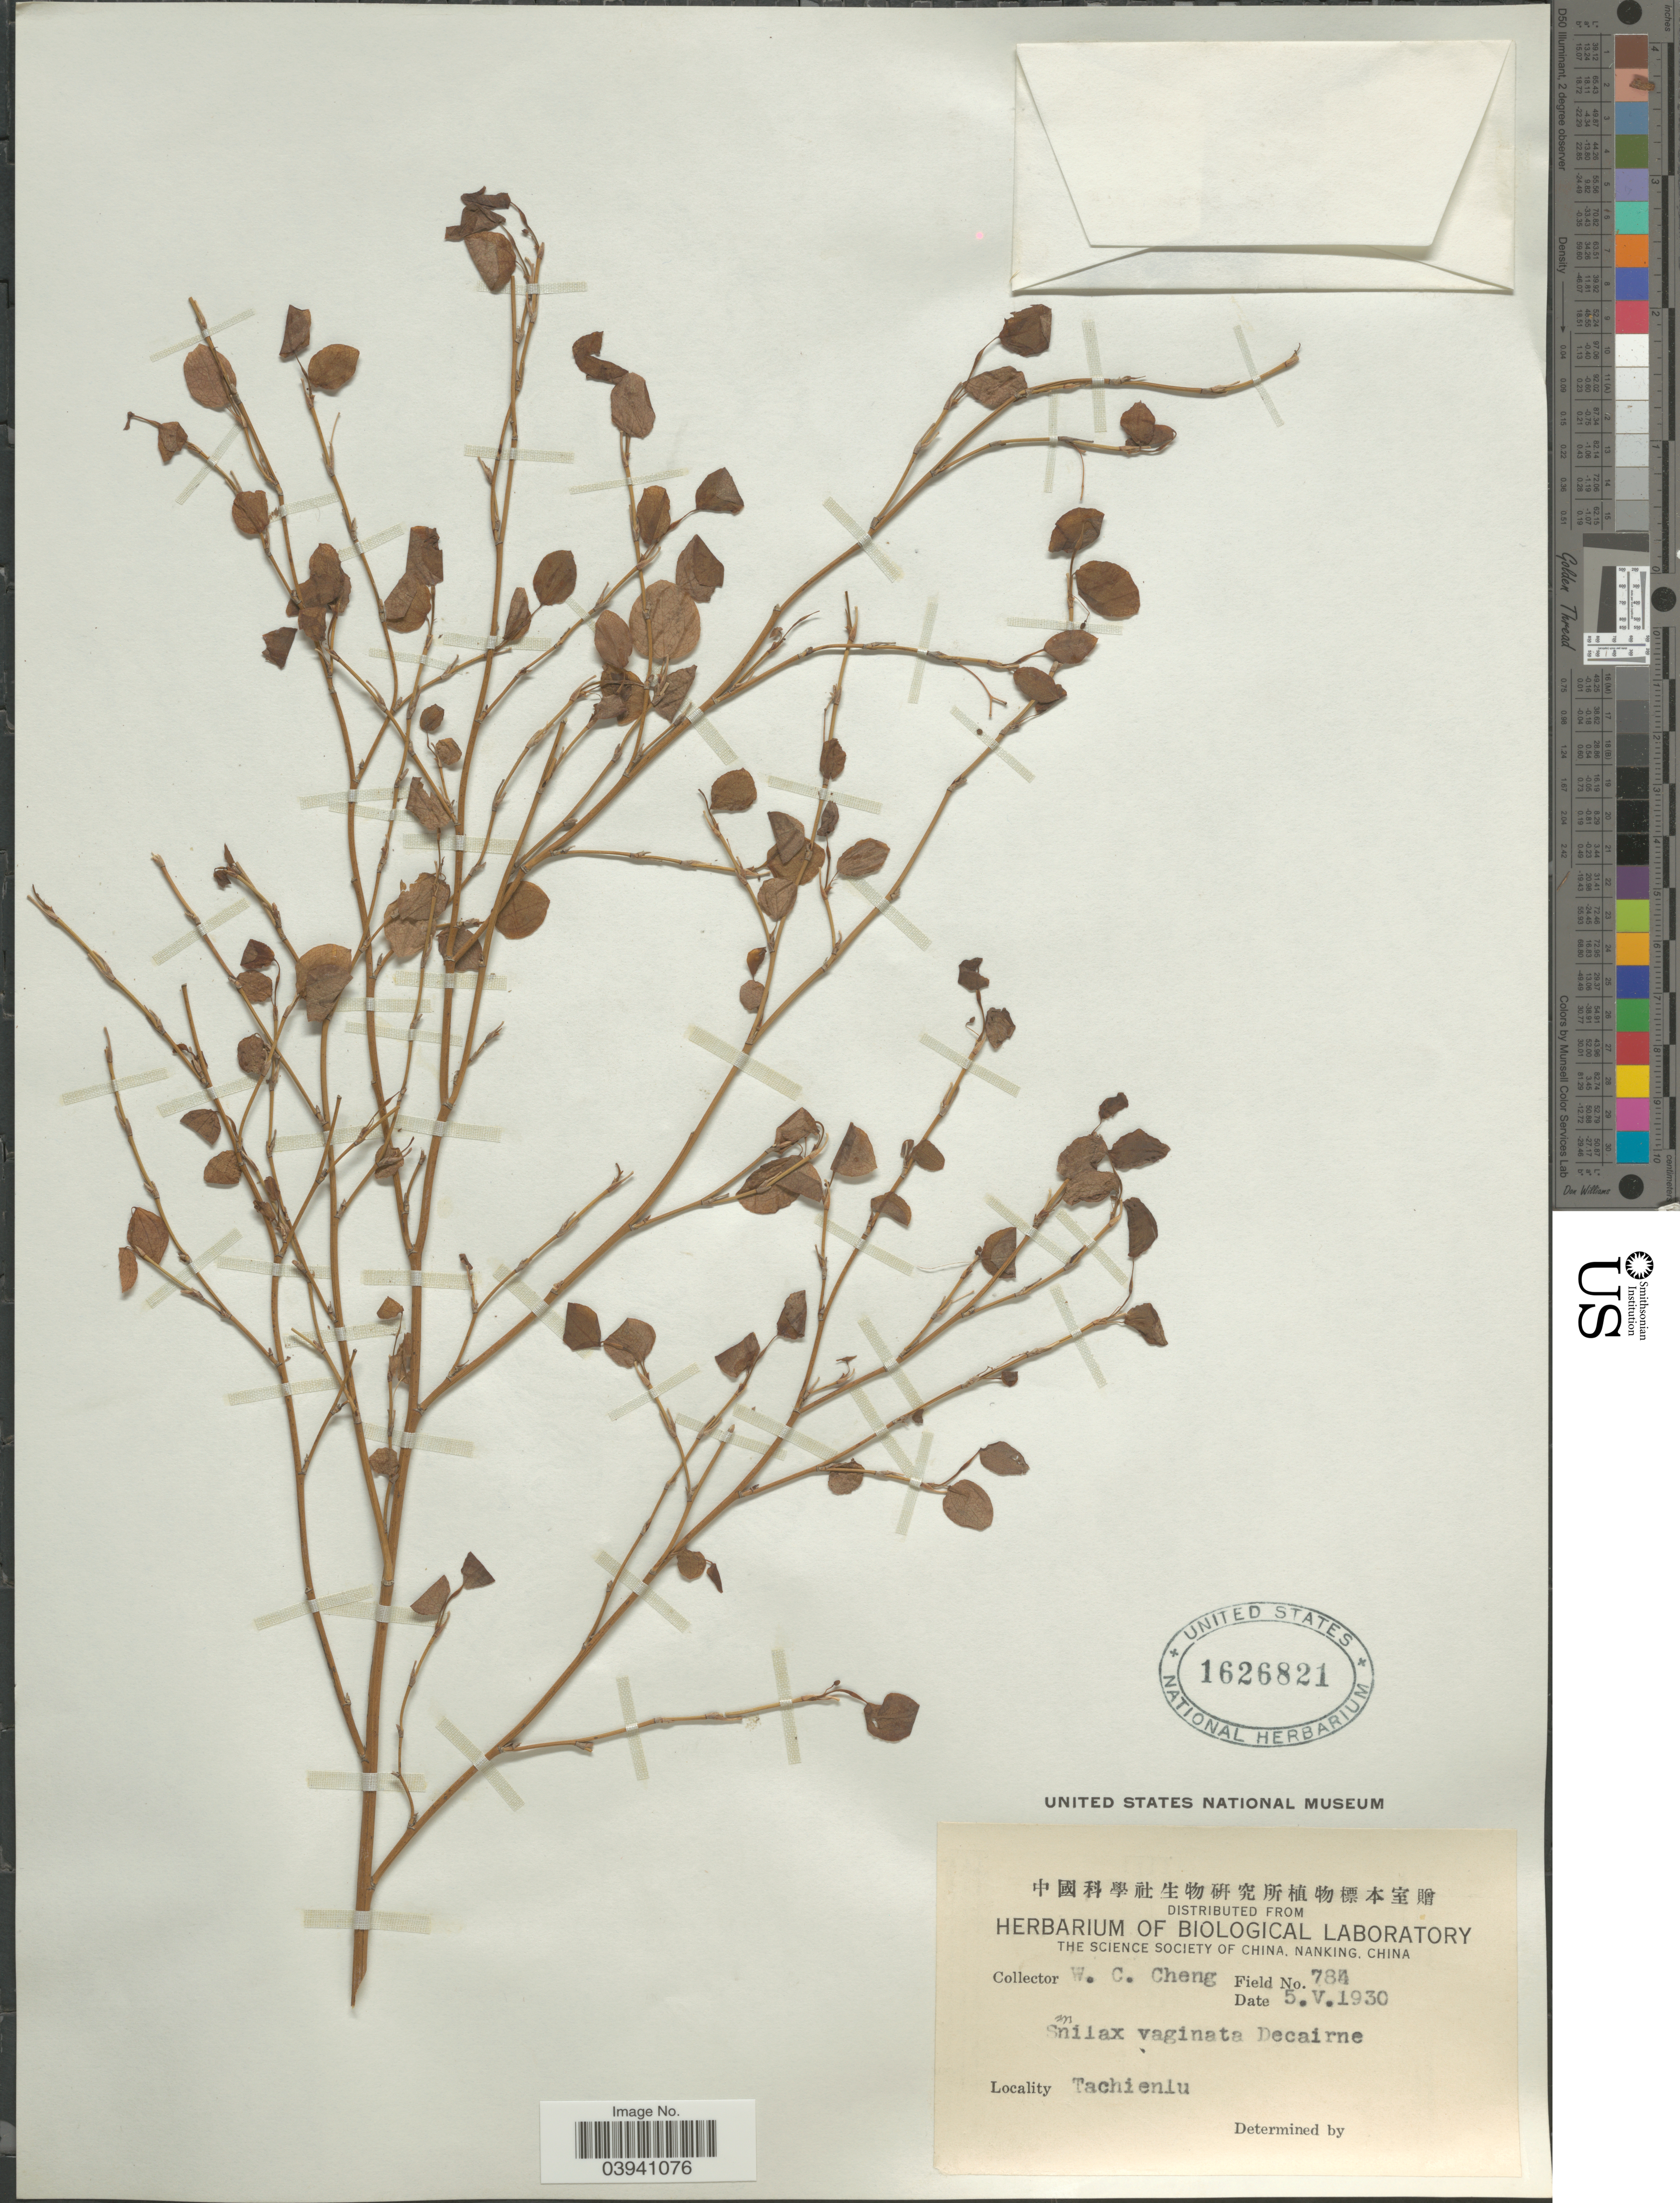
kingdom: Plantae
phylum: Tracheophyta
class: Liliopsida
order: Liliales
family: Smilacaceae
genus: Smilax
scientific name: Smilax vaginata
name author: Decne.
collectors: W. C. Cheng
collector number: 784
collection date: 1930-05-05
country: China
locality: Tachienlu.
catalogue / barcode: US 1626821